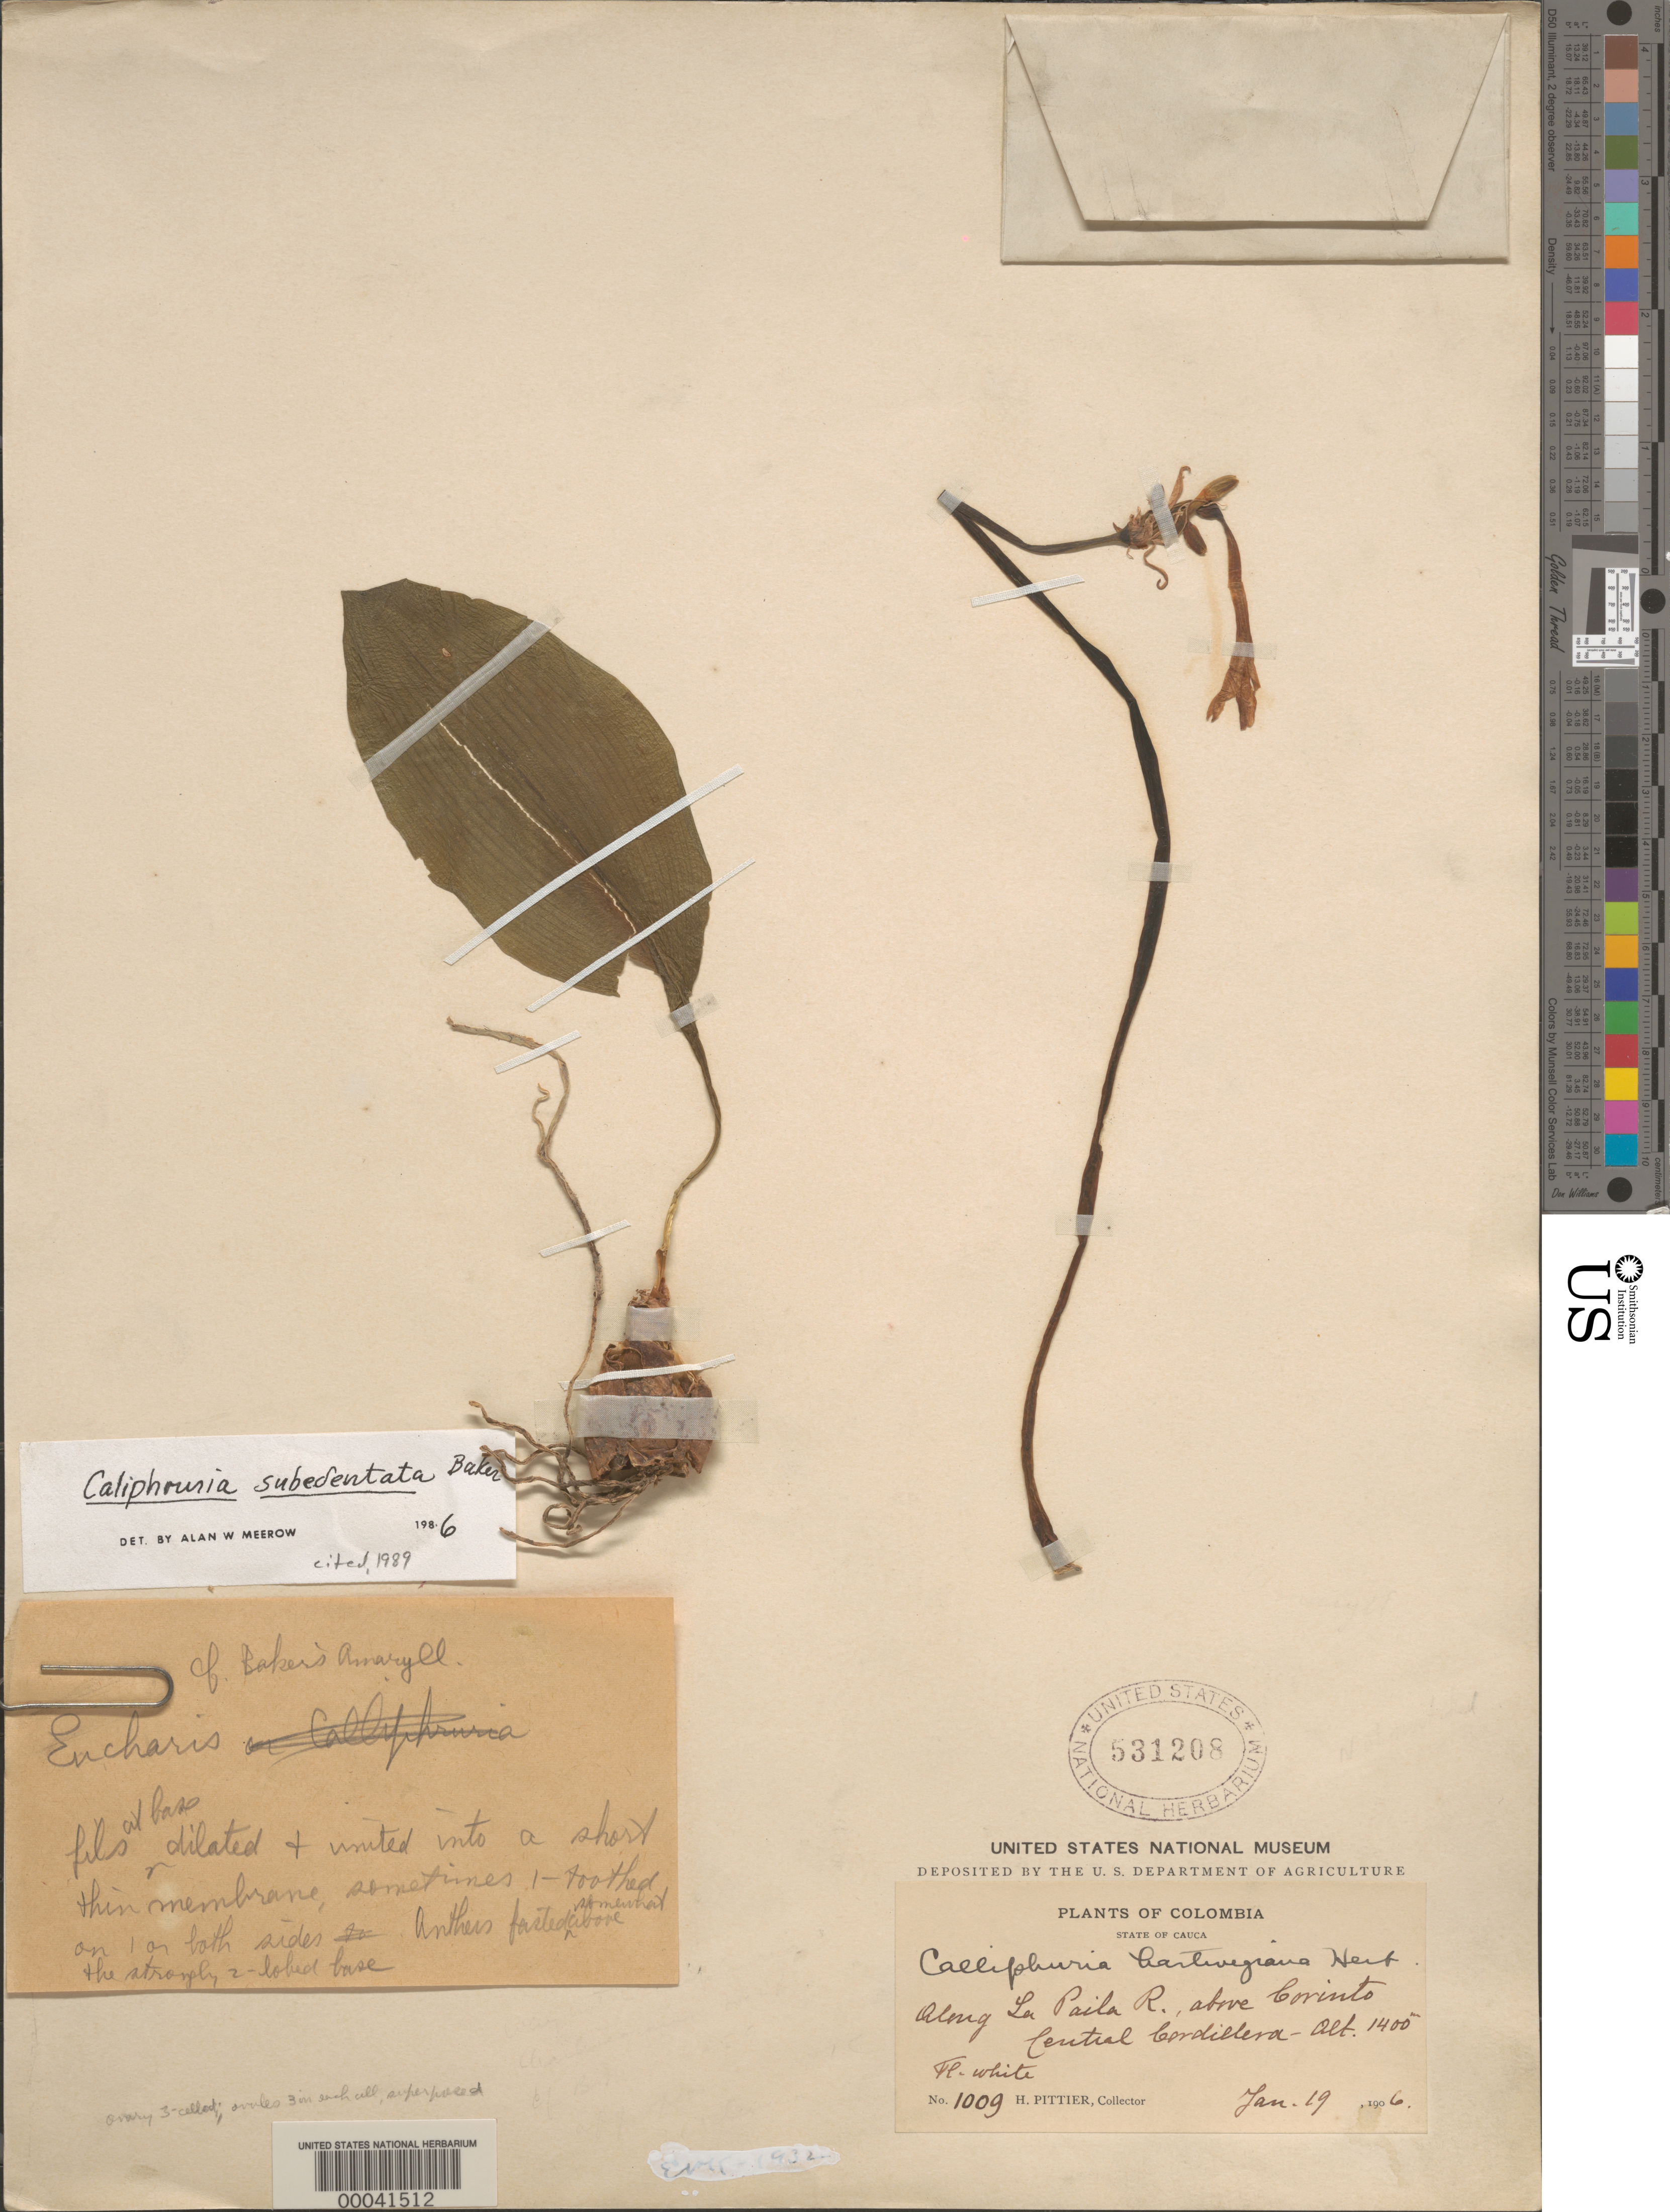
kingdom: Plantae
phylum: Tracheophyta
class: Liliopsida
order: Asparagales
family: Amaryllidaceae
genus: Caliphruria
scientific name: Caliphruria subedentata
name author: Baker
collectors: H. F. Pittier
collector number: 1009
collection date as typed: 19 Jan 1906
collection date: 1906-01-19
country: Colombia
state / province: Cauca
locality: Along Rio La Paila above Corinto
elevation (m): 427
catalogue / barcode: US 531208